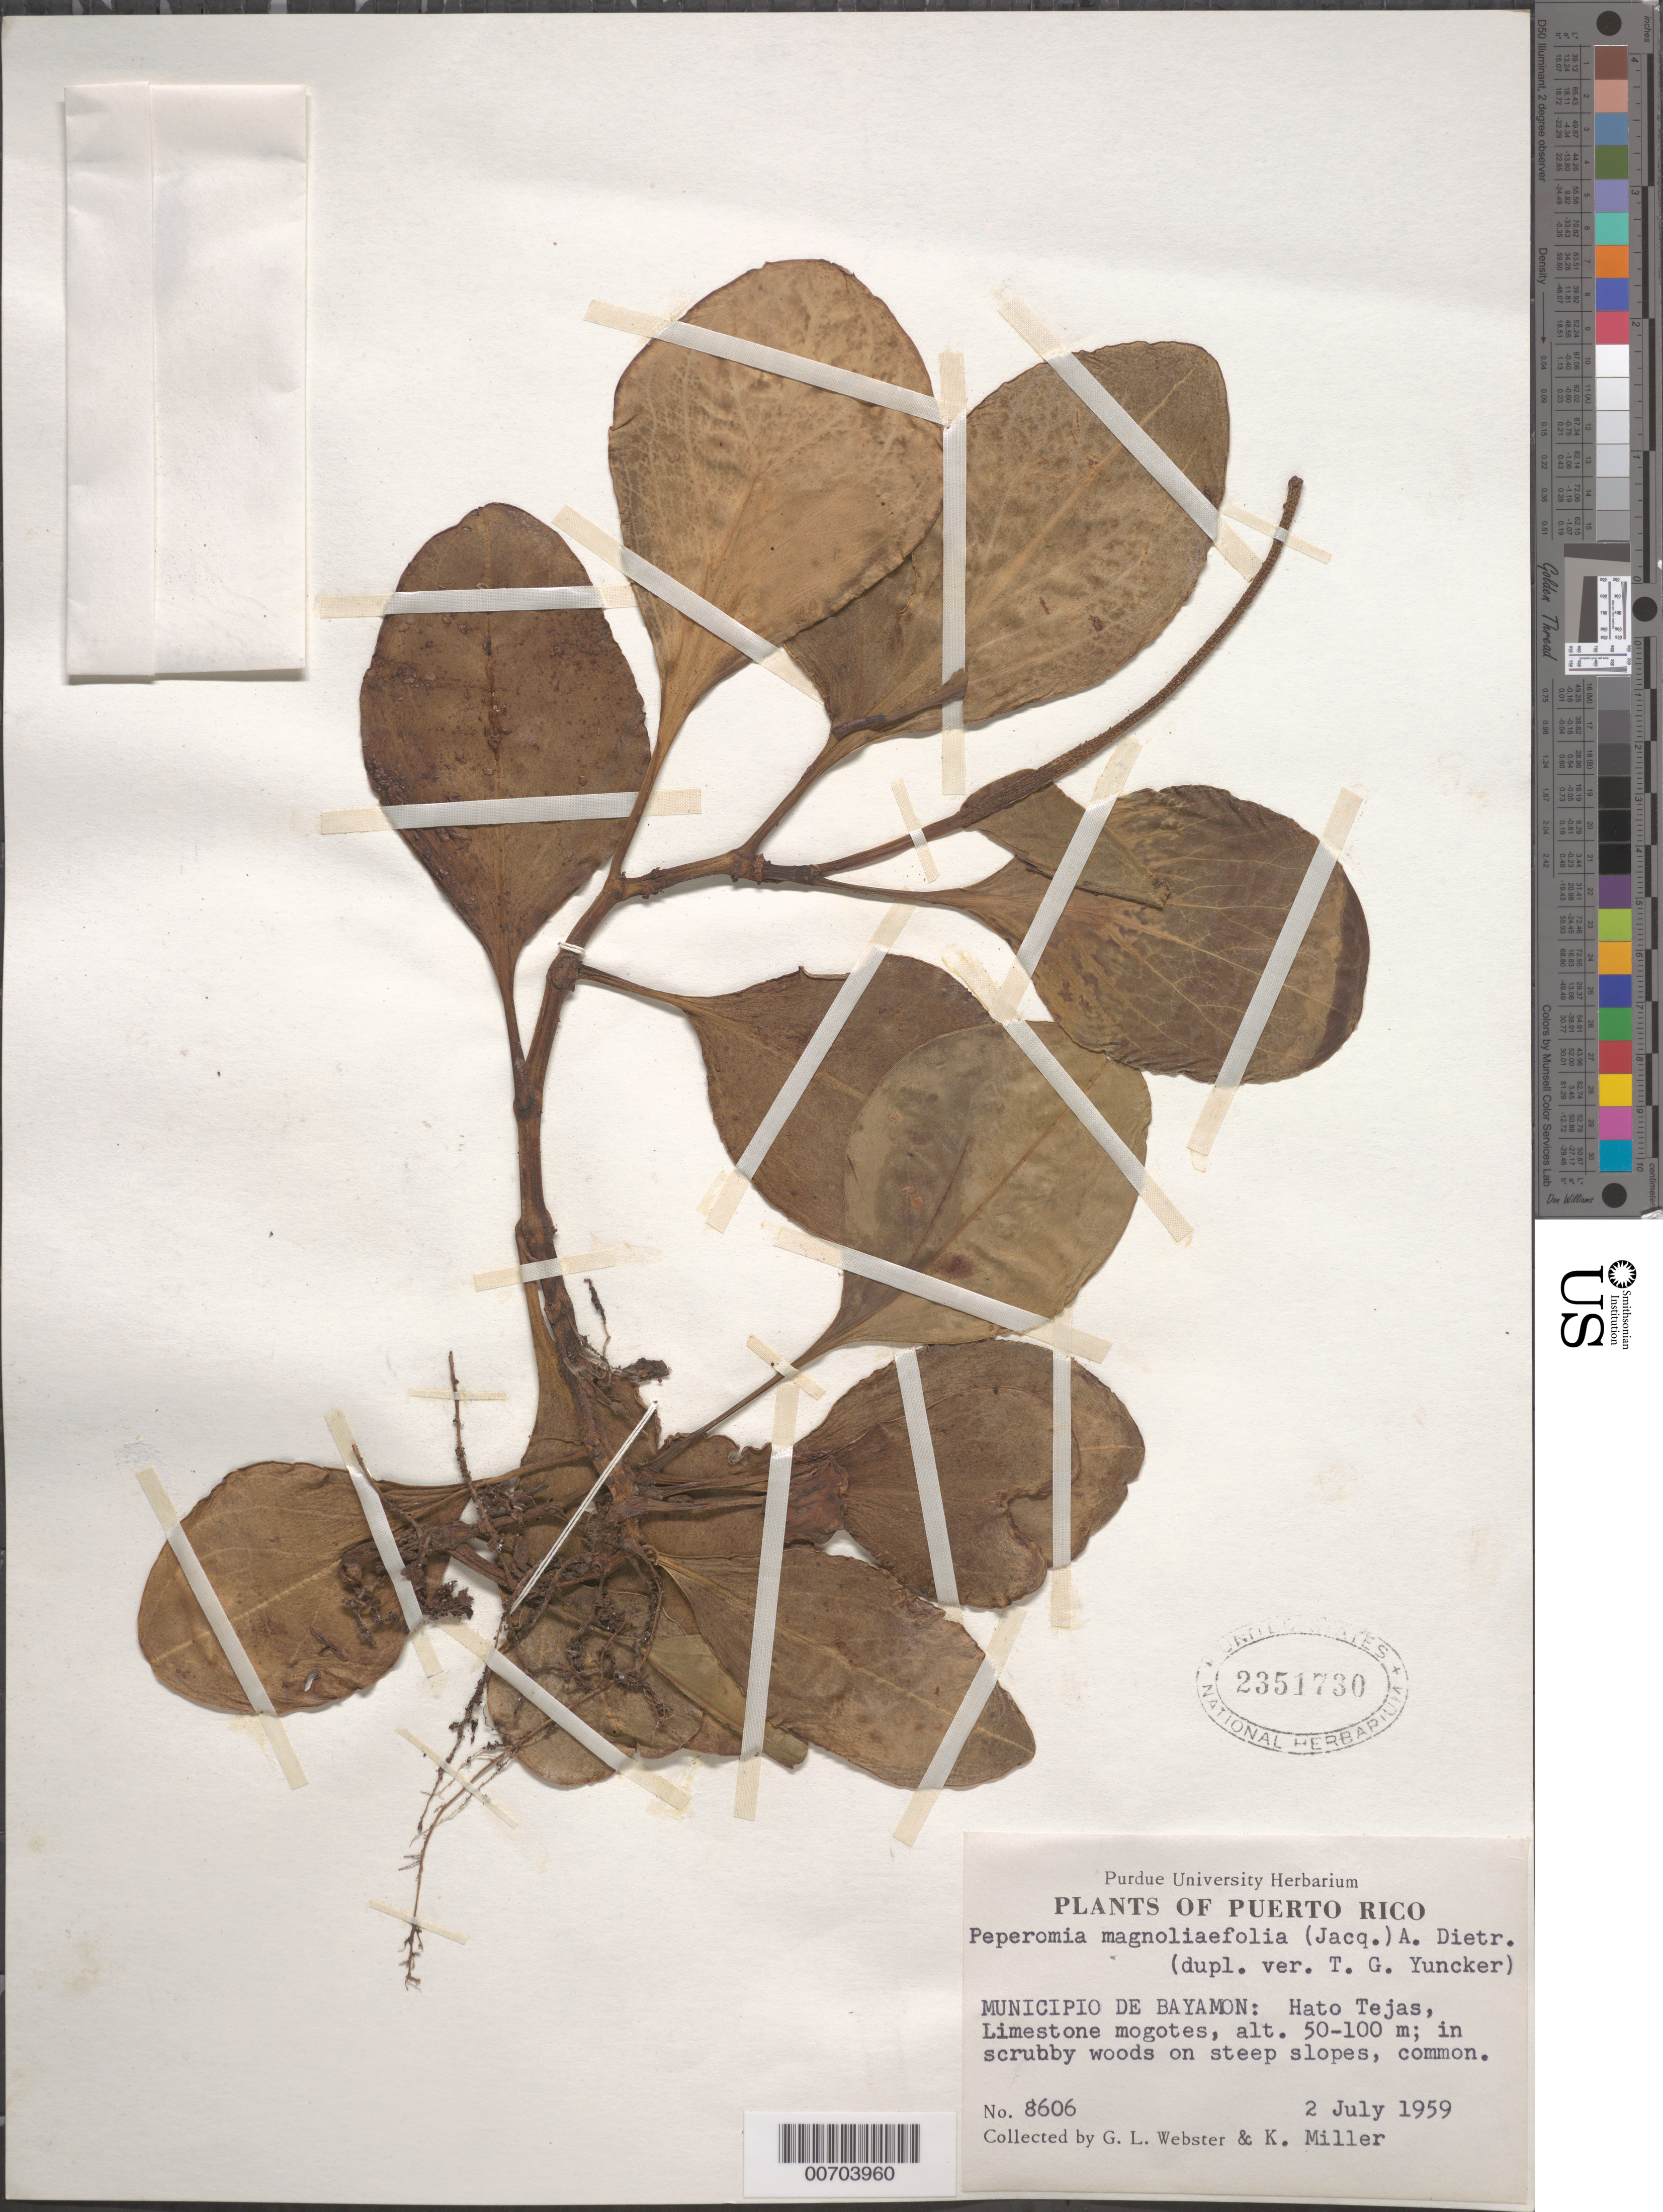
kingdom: Plantae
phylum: Tracheophyta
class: Magnoliopsida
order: Piperales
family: Piperaceae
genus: Peperomia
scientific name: Peperomia magnoliifolia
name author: (Jacq.) A. Dietr.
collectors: G. L. Webster & K. I. Miller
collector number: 8606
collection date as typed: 02 Jul 1959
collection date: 1959-07-02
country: Puerto Rico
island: Greater Antilles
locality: Município de Bayamon: Hato Tejas,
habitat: Limestone mogotes; in scrubby woods on steep slopes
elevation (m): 50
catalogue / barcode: US 2351730